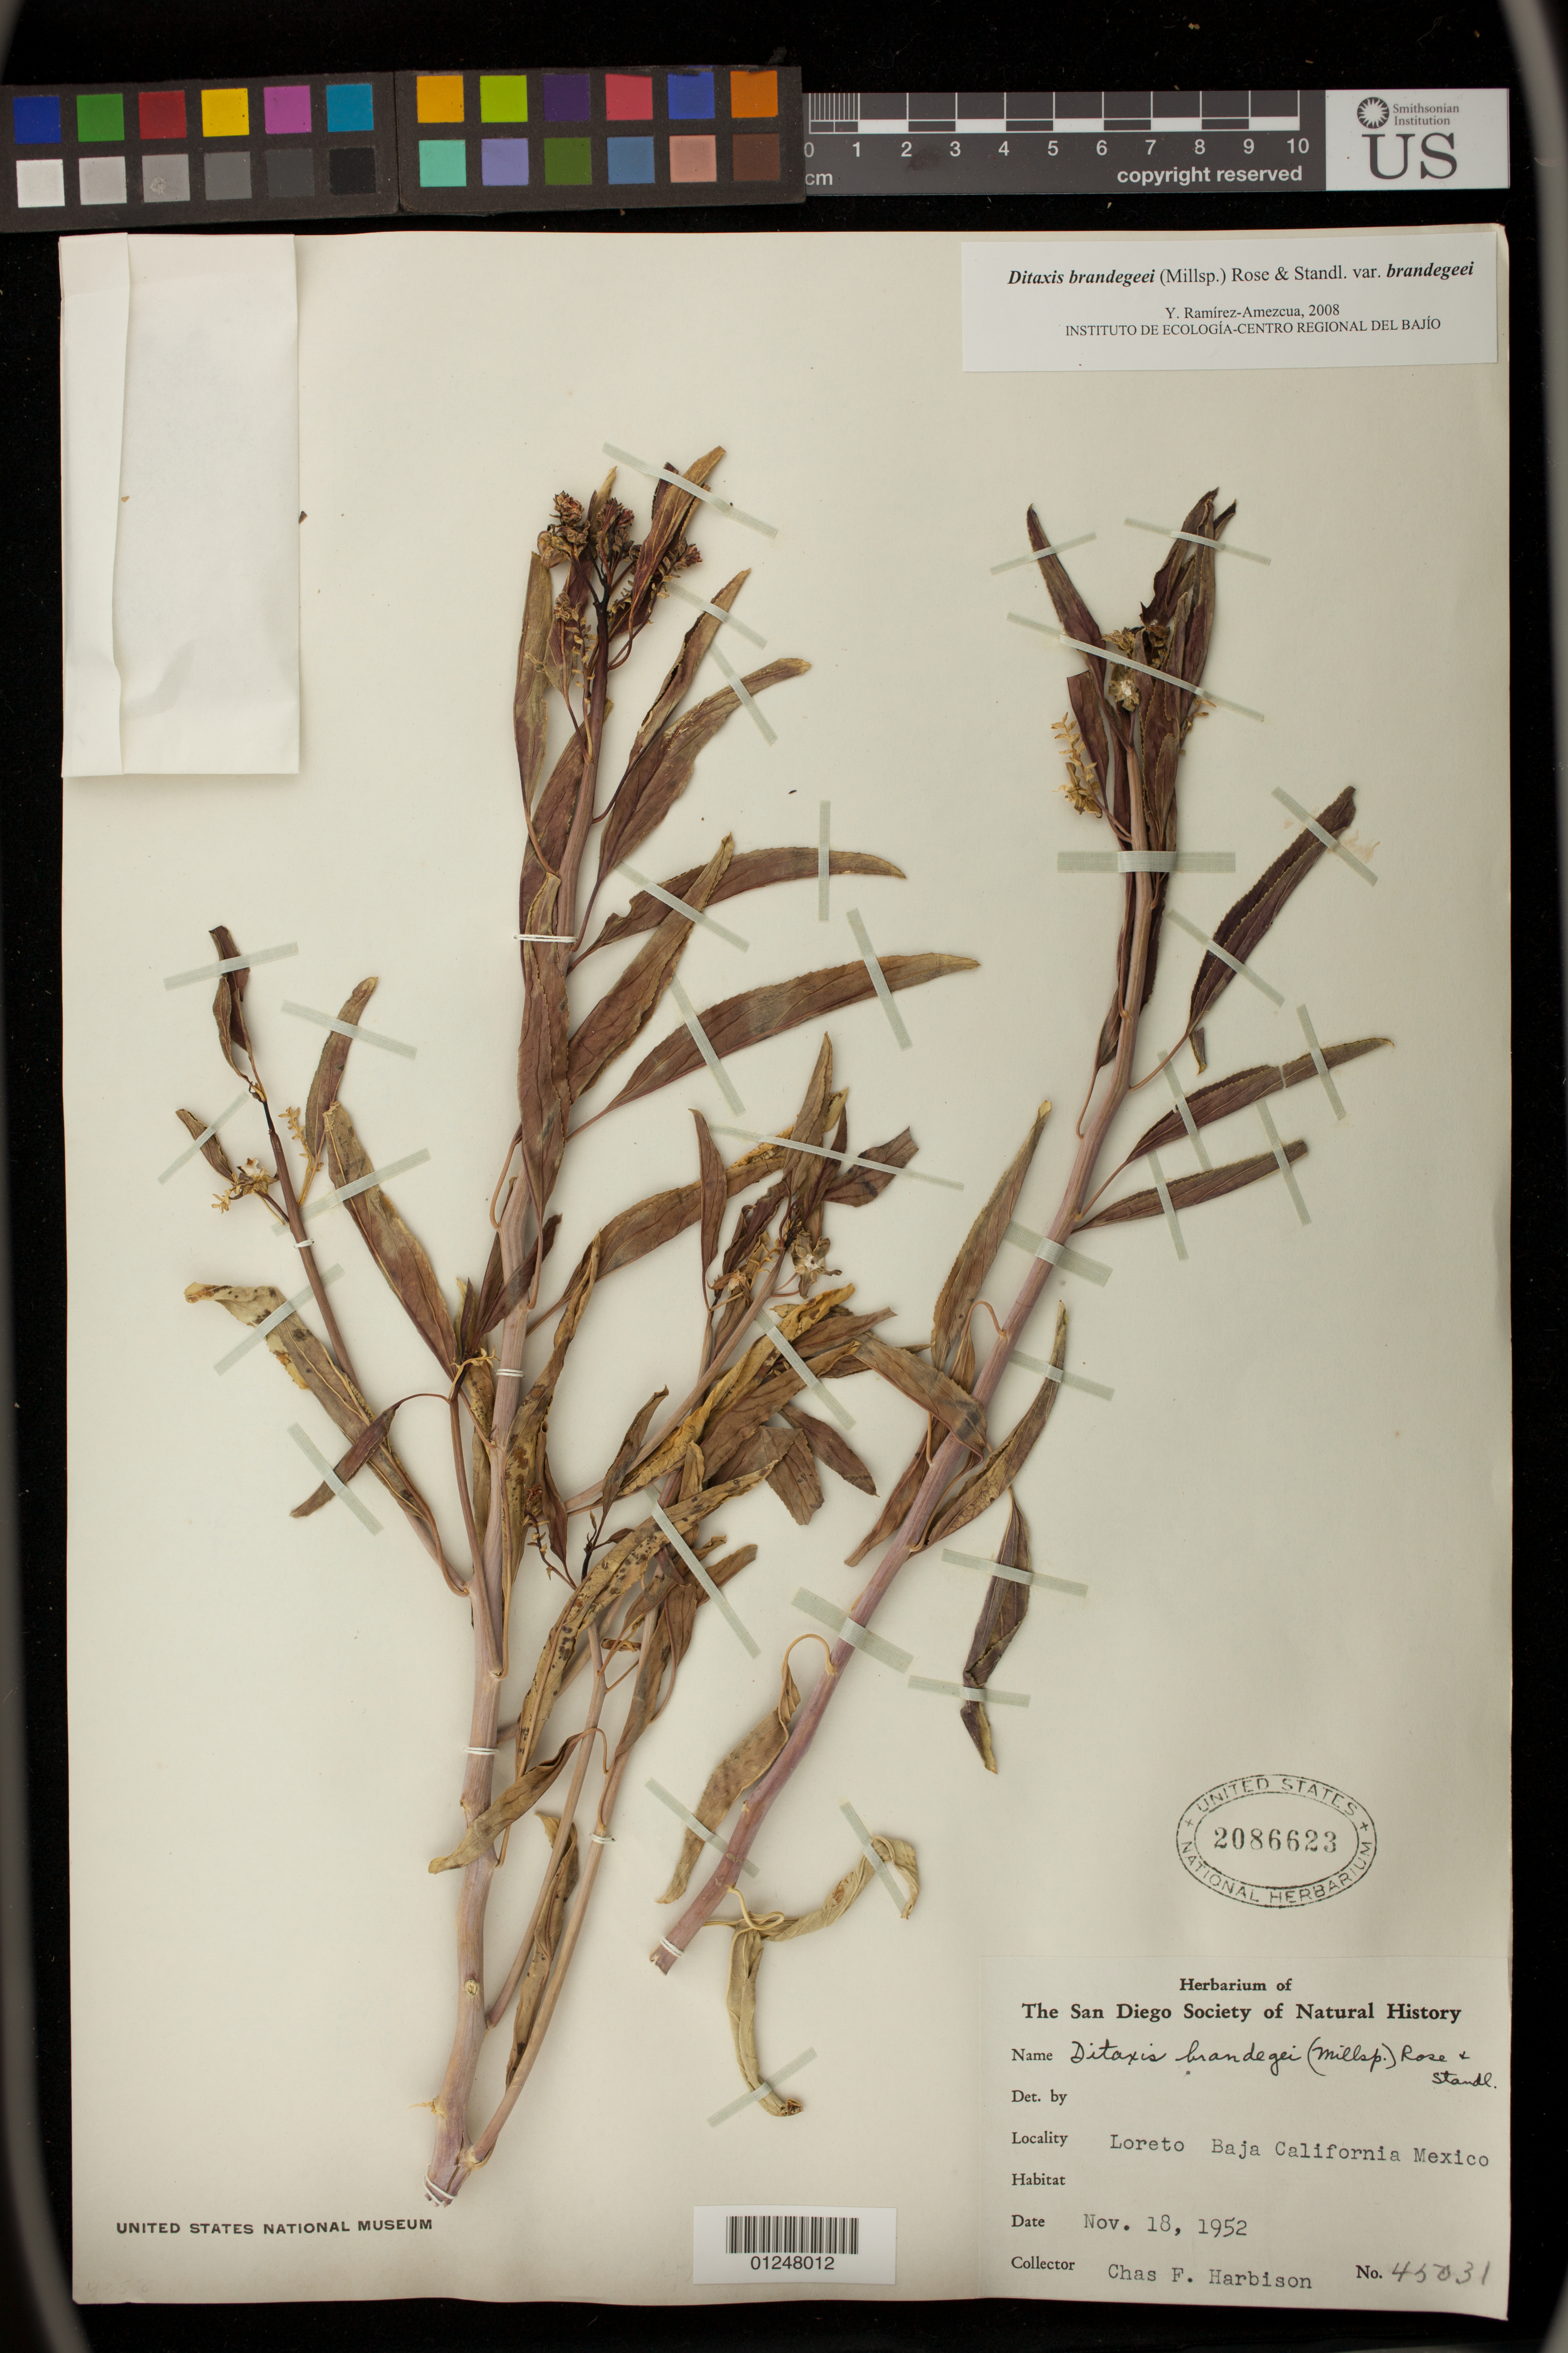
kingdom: Plantae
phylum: Tracheophyta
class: Magnoliopsida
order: Malpighiales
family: Euphorbiaceae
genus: Argythamnia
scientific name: Argythamnia brandegeei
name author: Millsp.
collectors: C. F. Harbison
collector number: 45031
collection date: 1952-11-18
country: Mexico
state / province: Baja California Sur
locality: Loreto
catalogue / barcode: US 2086623